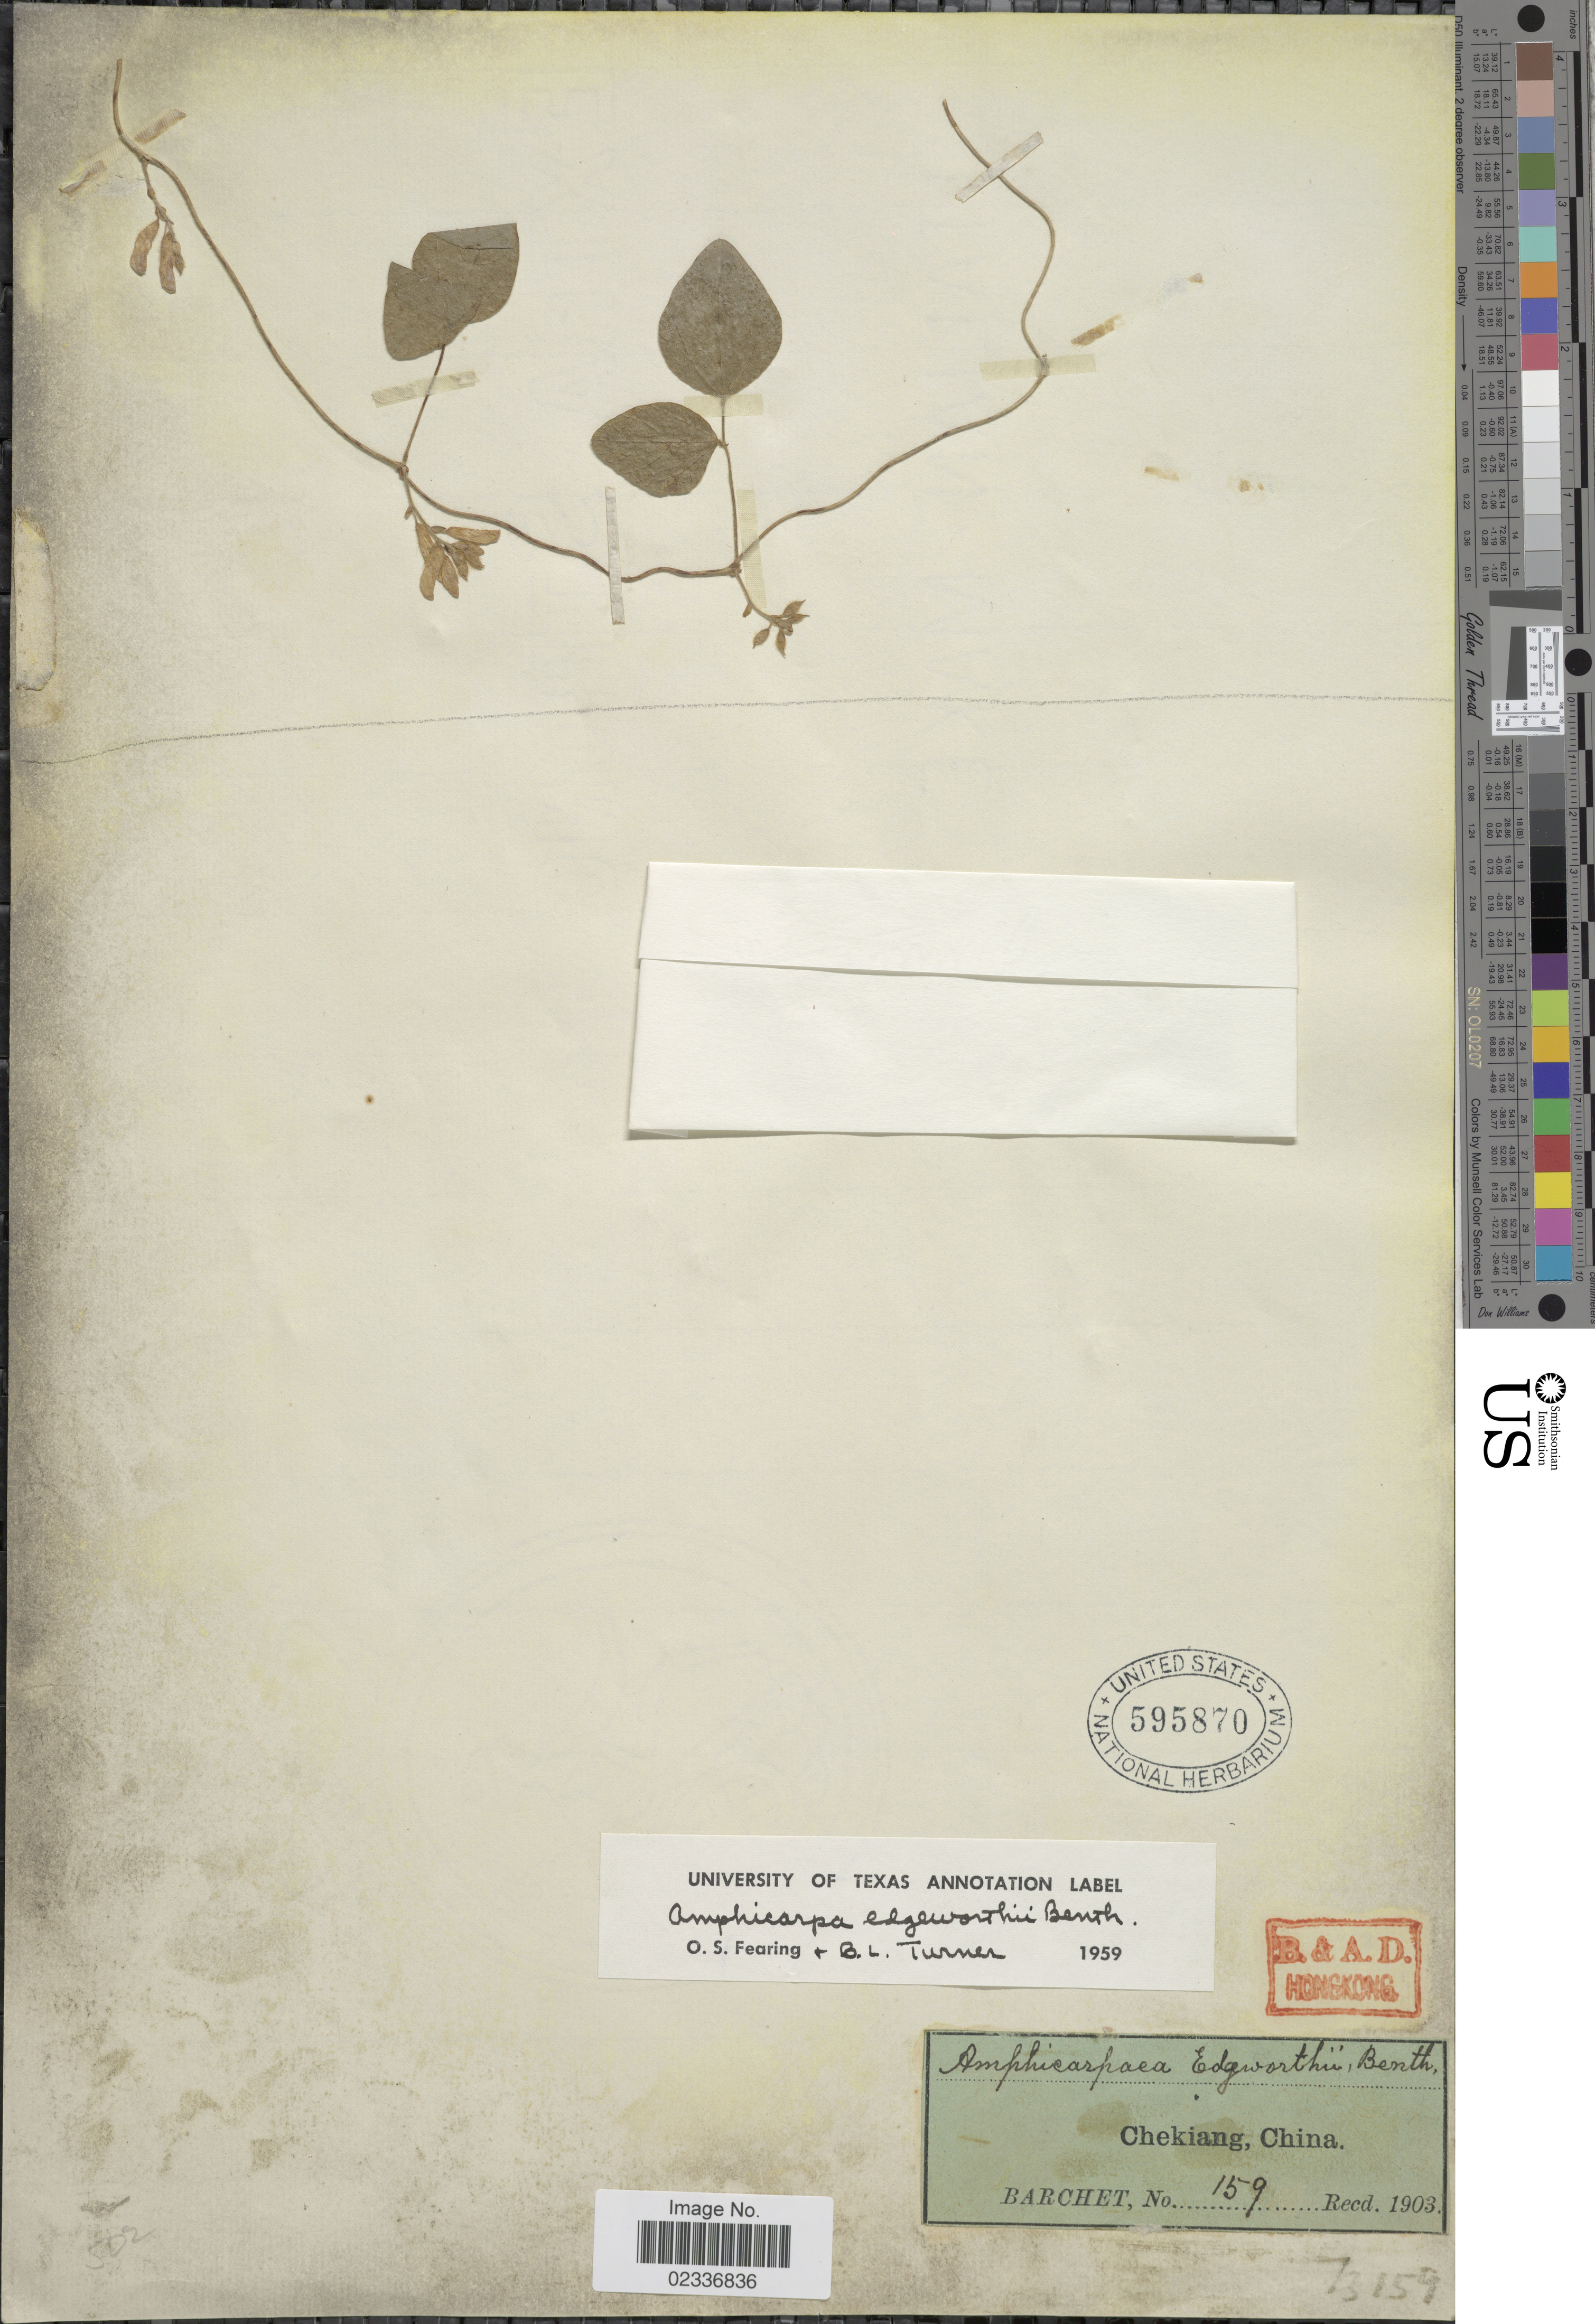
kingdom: Plantae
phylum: Tracheophyta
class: Magnoliopsida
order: Fabales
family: Fabaceae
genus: Amphicarpaea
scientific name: Amphicarpaea edgeworthii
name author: Benth.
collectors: Barchet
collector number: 159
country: China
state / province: Zhejiang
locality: Chekiang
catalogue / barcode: US 595870